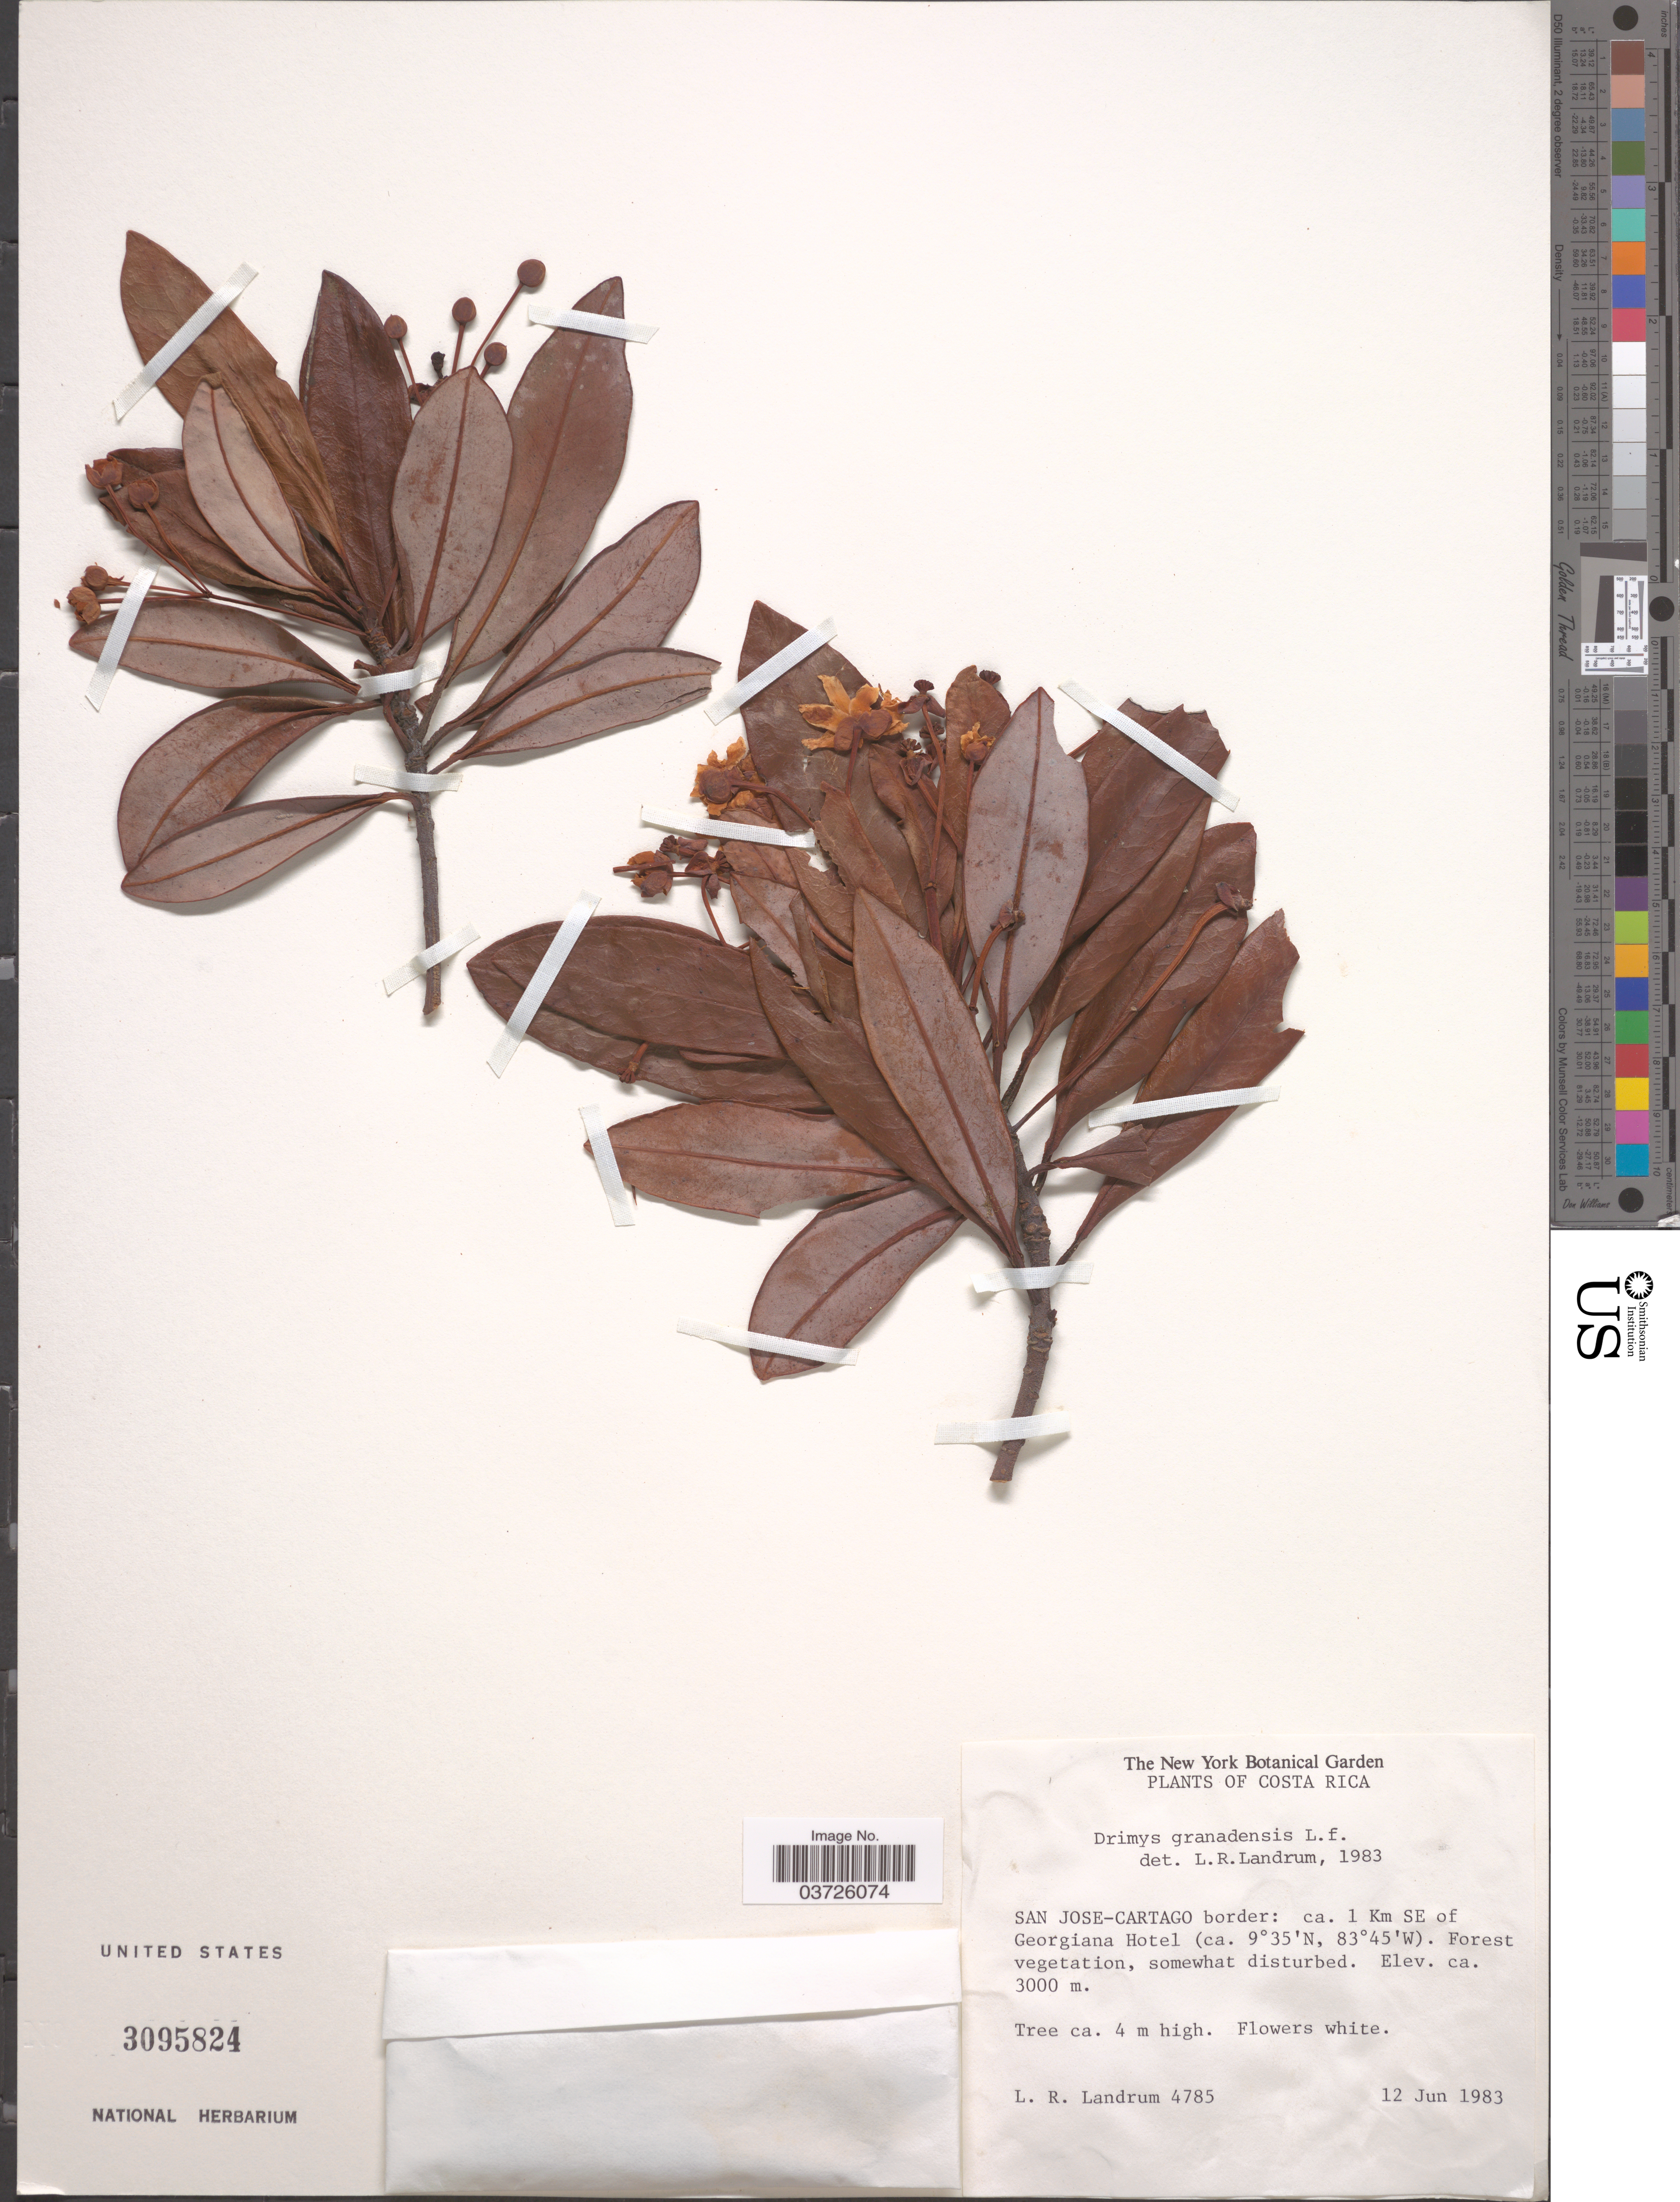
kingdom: Plantae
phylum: Tracheophyta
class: Magnoliopsida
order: Canellales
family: Winteraceae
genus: Drimys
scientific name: Drimys granadensis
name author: L. f.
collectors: L. R. Landrum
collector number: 4785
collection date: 1983-06-12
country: Costa Rica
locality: San Jose-Cartago bordeR: ca. 1 Km SE of Georgiana Hotel.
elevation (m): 3000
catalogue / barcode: US 3095824